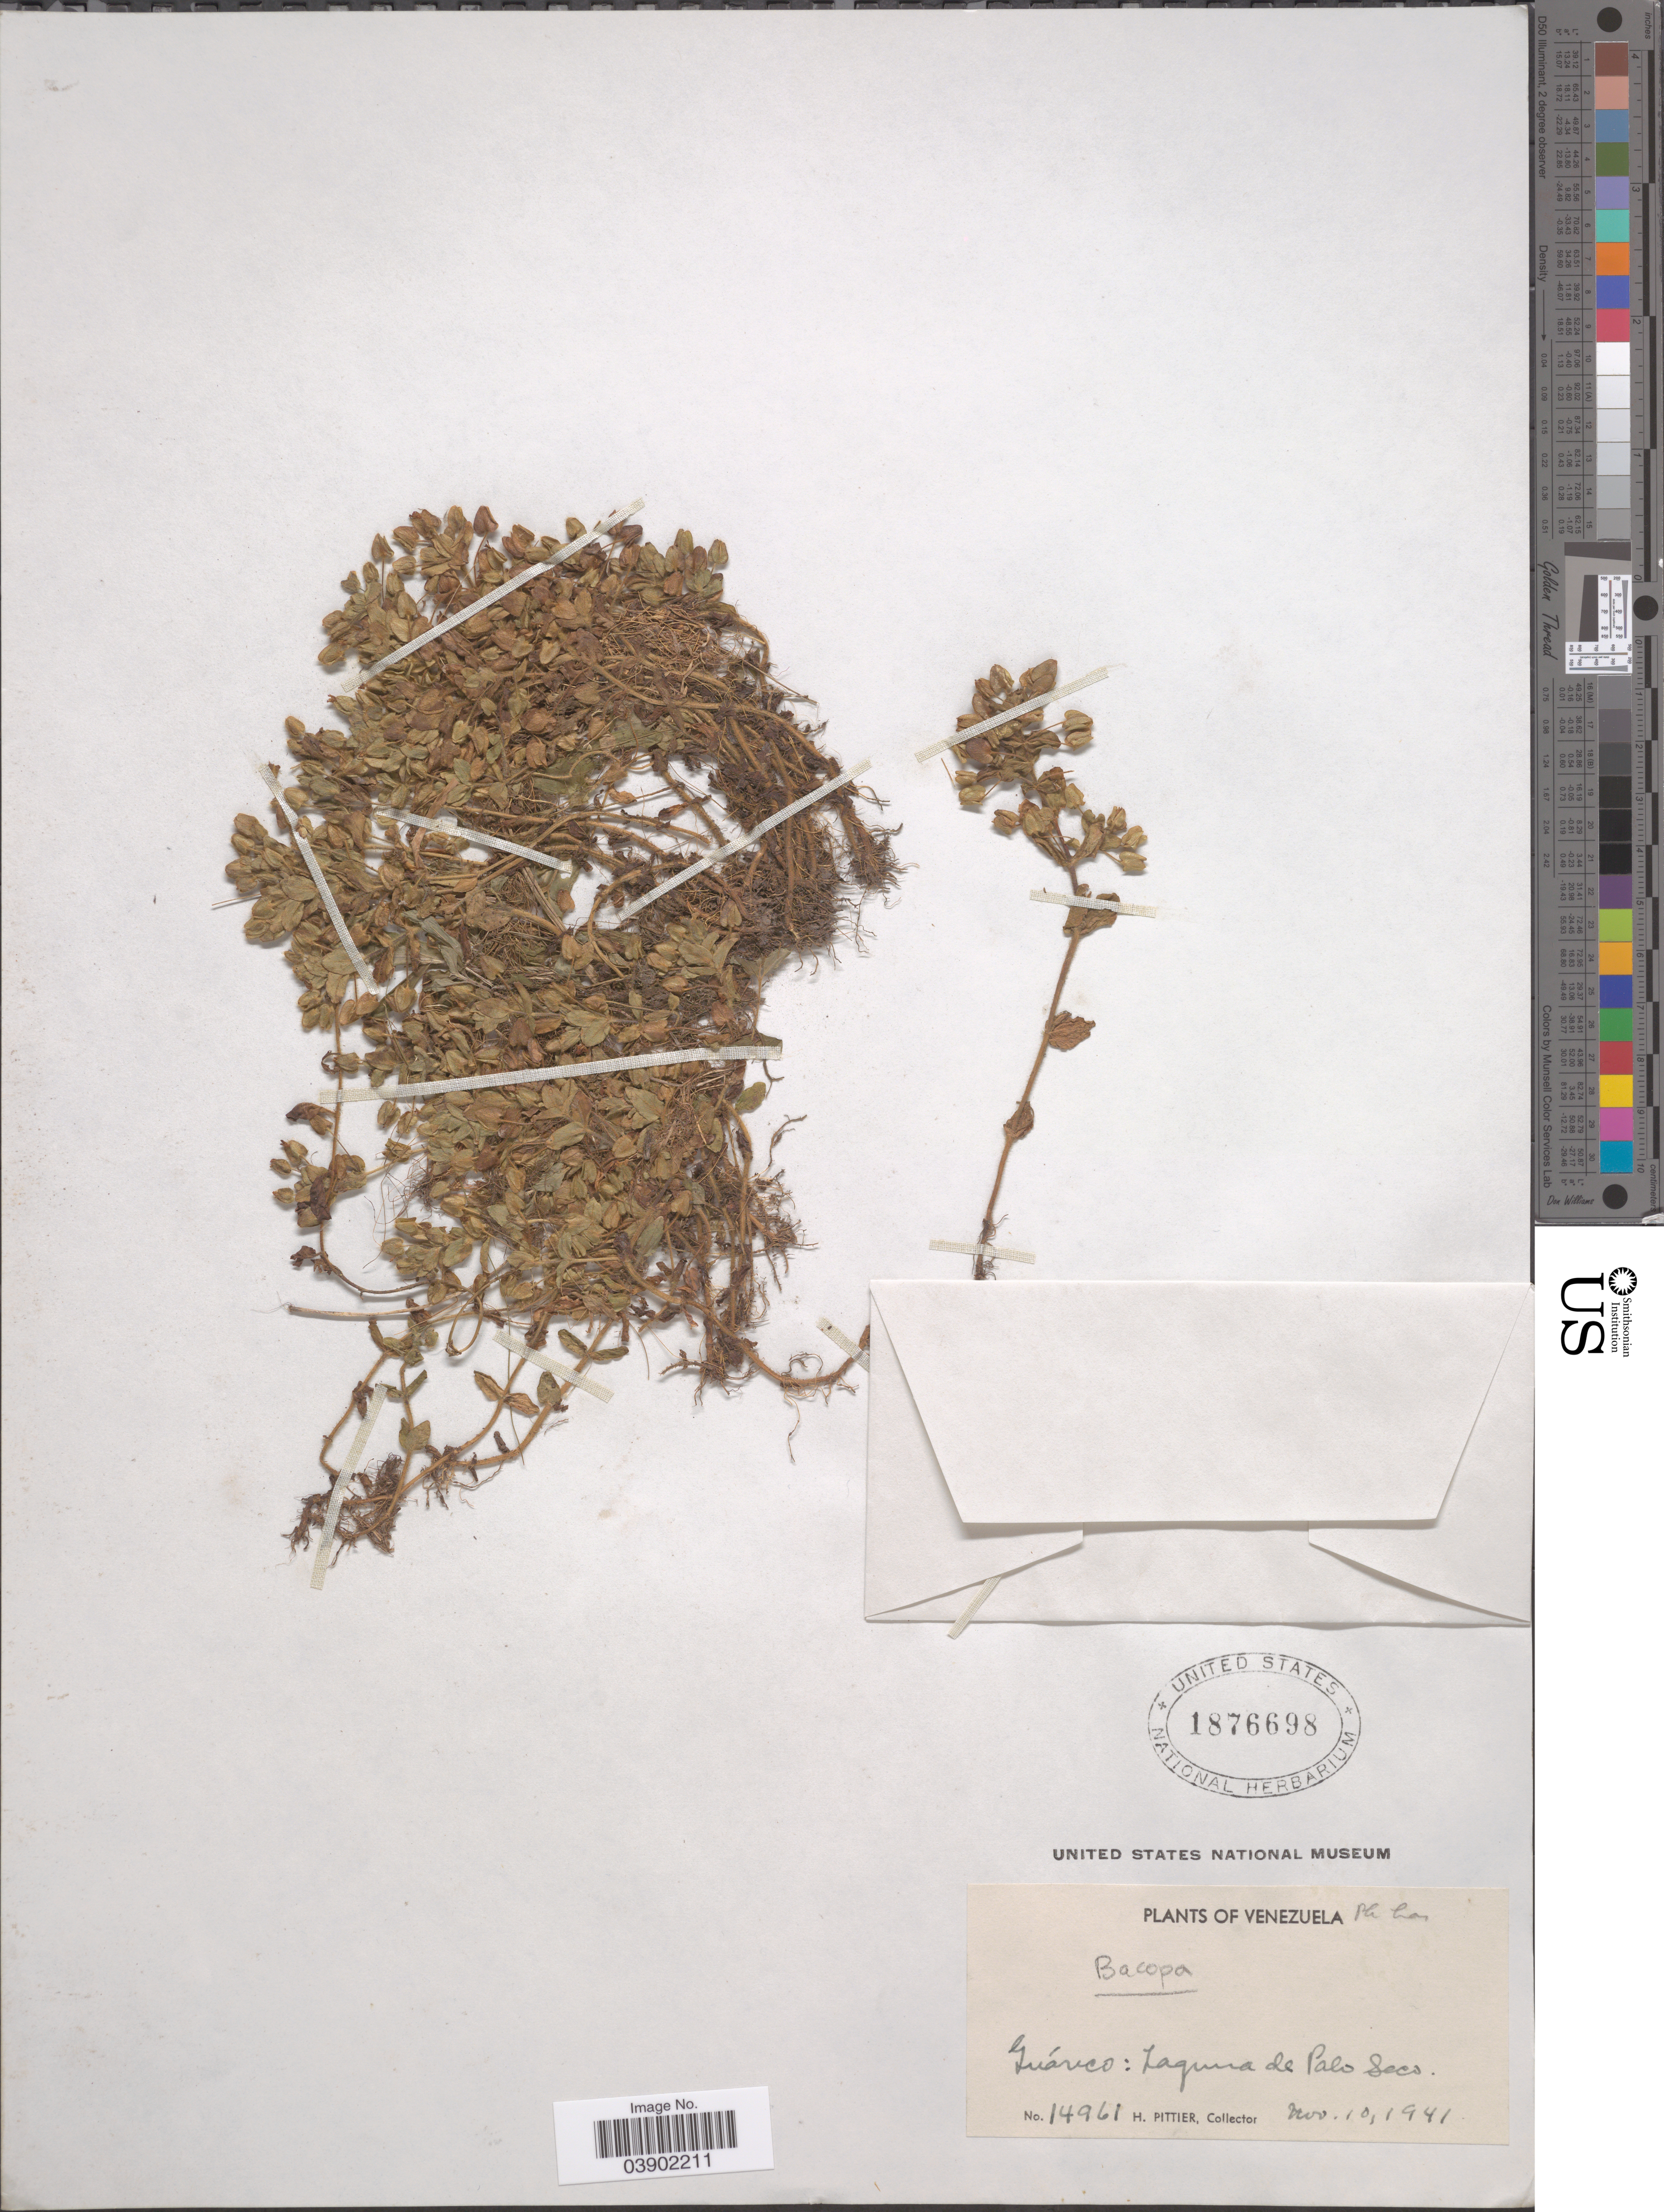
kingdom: Plantae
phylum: Tracheophyta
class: Magnoliopsida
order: Lamiales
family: Plantaginaceae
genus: Bacopa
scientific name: Bacopa sp.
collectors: H. F. Pittier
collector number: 14961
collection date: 1941-11-10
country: Venezuela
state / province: Guarico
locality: Laguna de Palo Seco.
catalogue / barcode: US 1876698